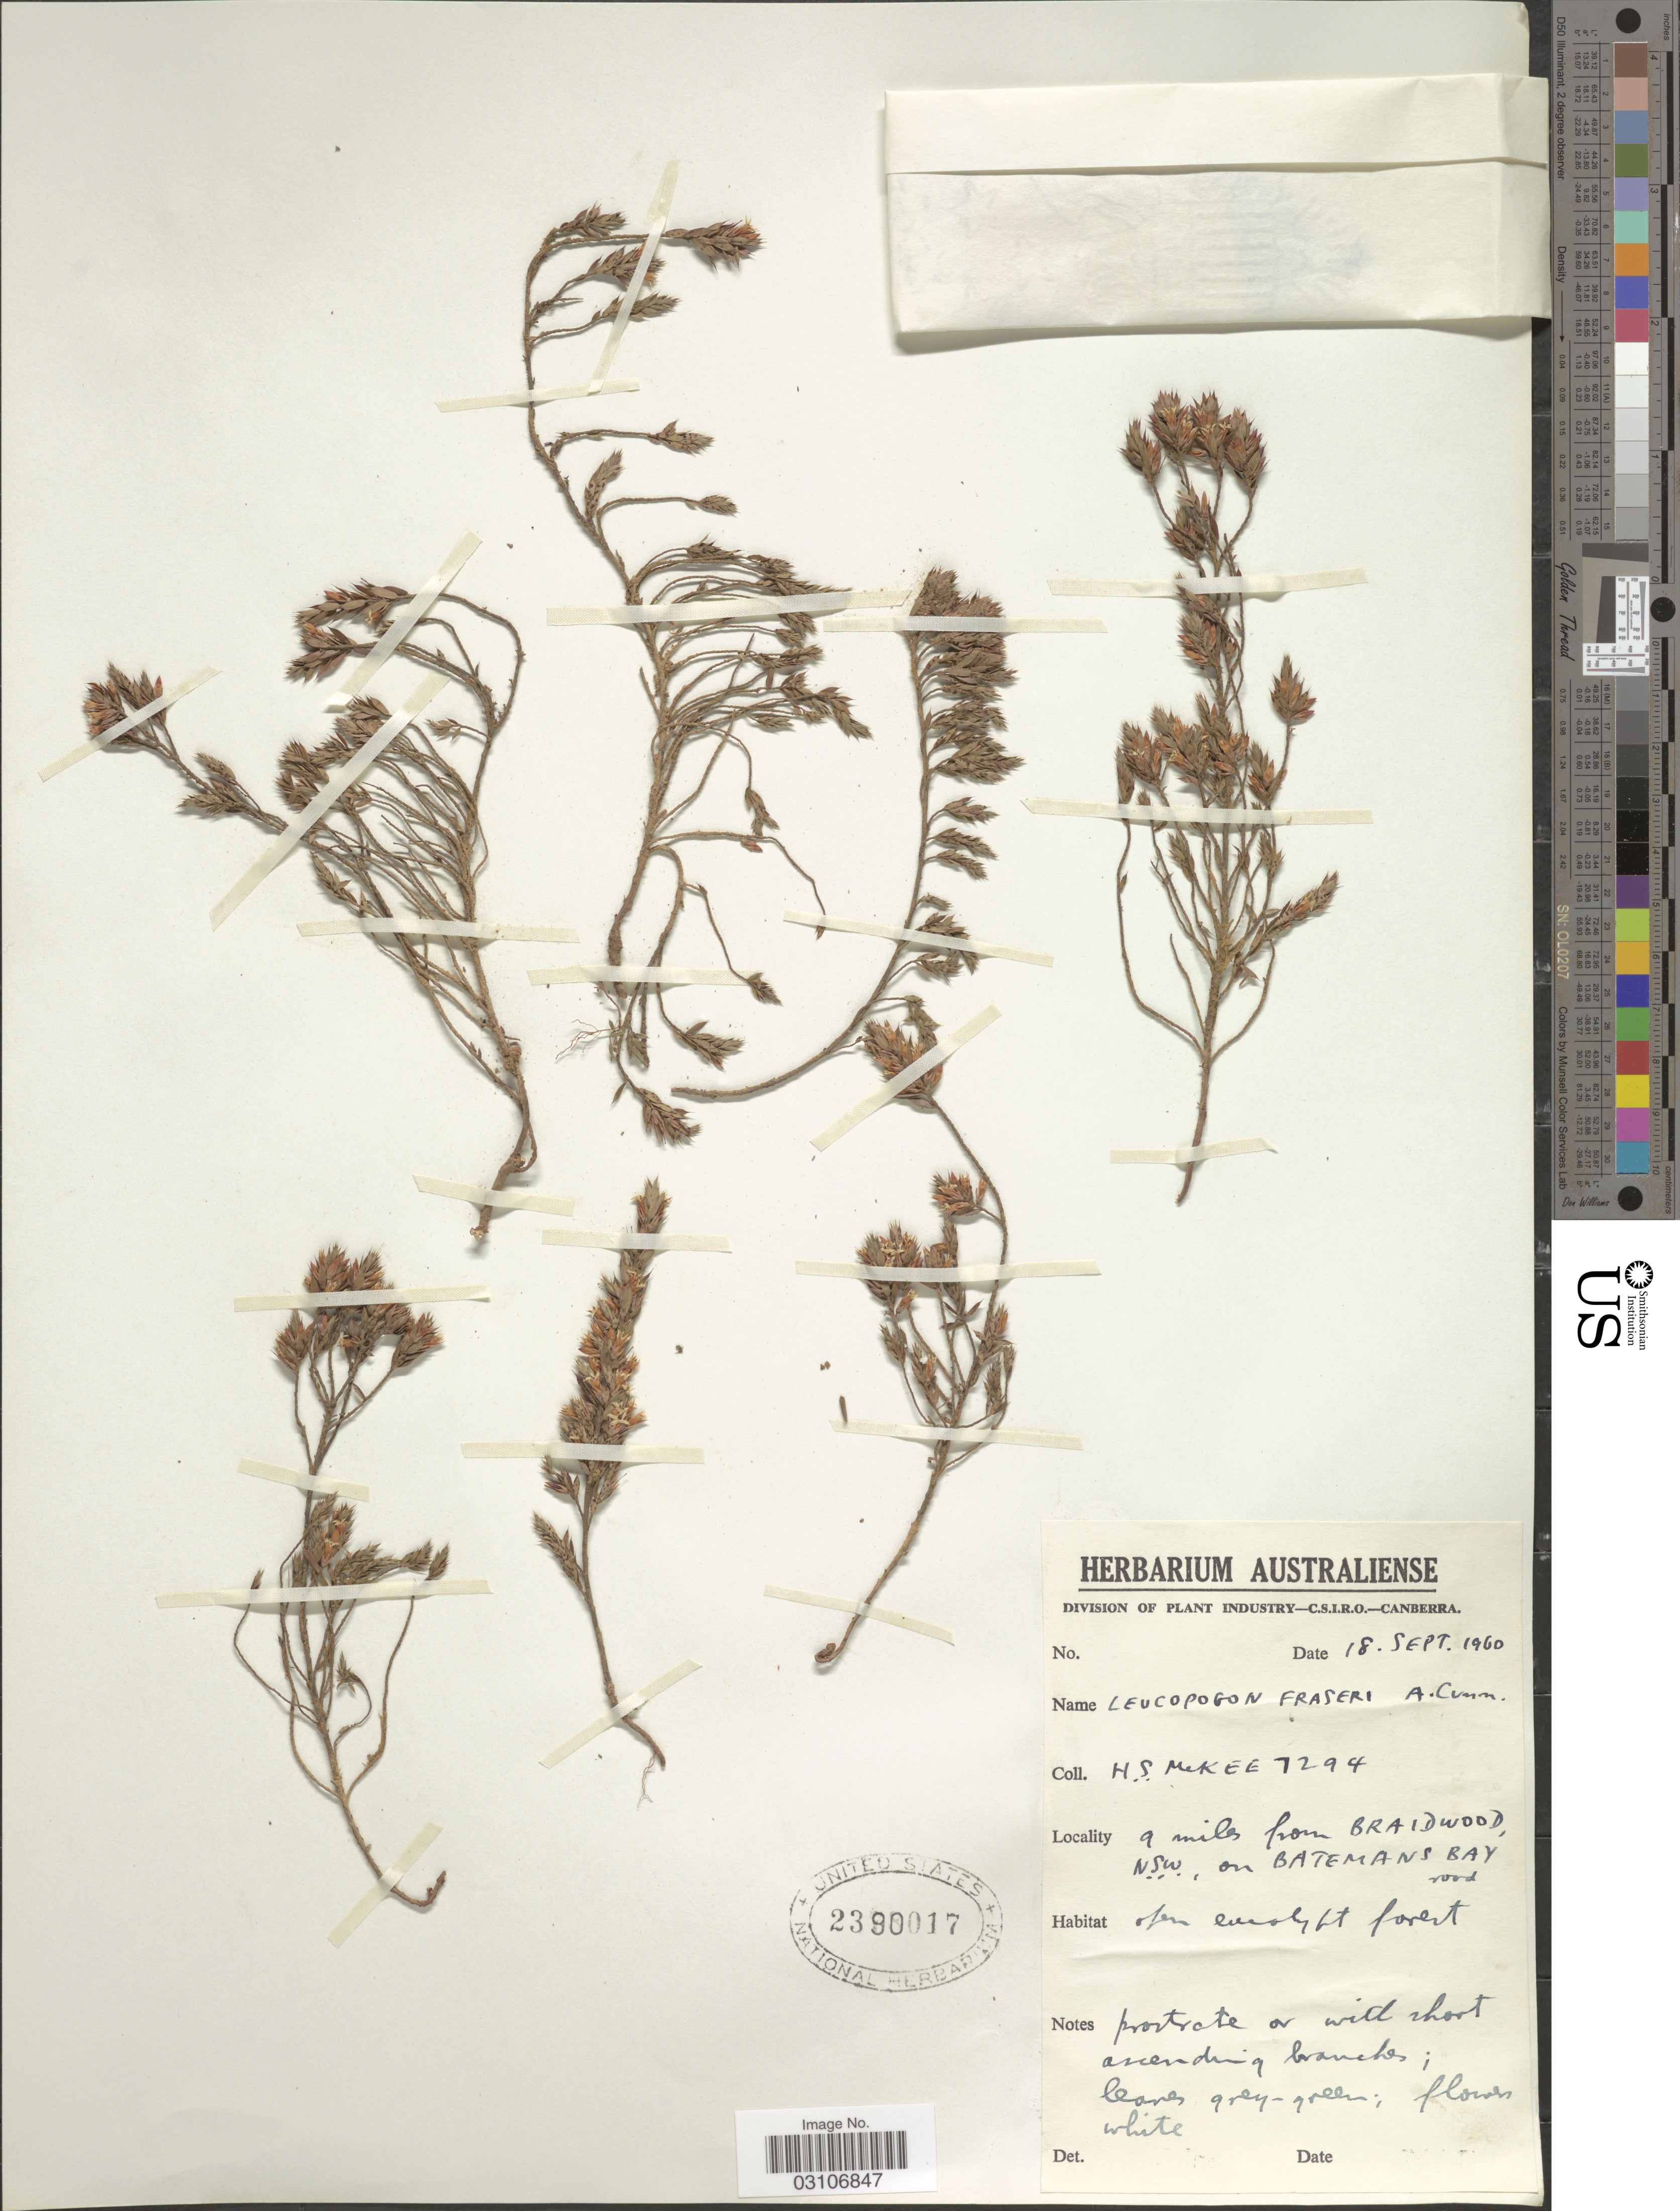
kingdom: Plantae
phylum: Tracheophyta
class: Magnoliopsida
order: Ericales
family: Ericaceae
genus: Leucopogon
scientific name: Leucopogon fraseri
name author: A. Cunn.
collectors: H. S. McKee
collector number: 7294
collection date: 1960-09-18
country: Australia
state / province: New South Wales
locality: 9 miles from Braidwood, on Batemans Bay road.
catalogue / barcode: US 2390017